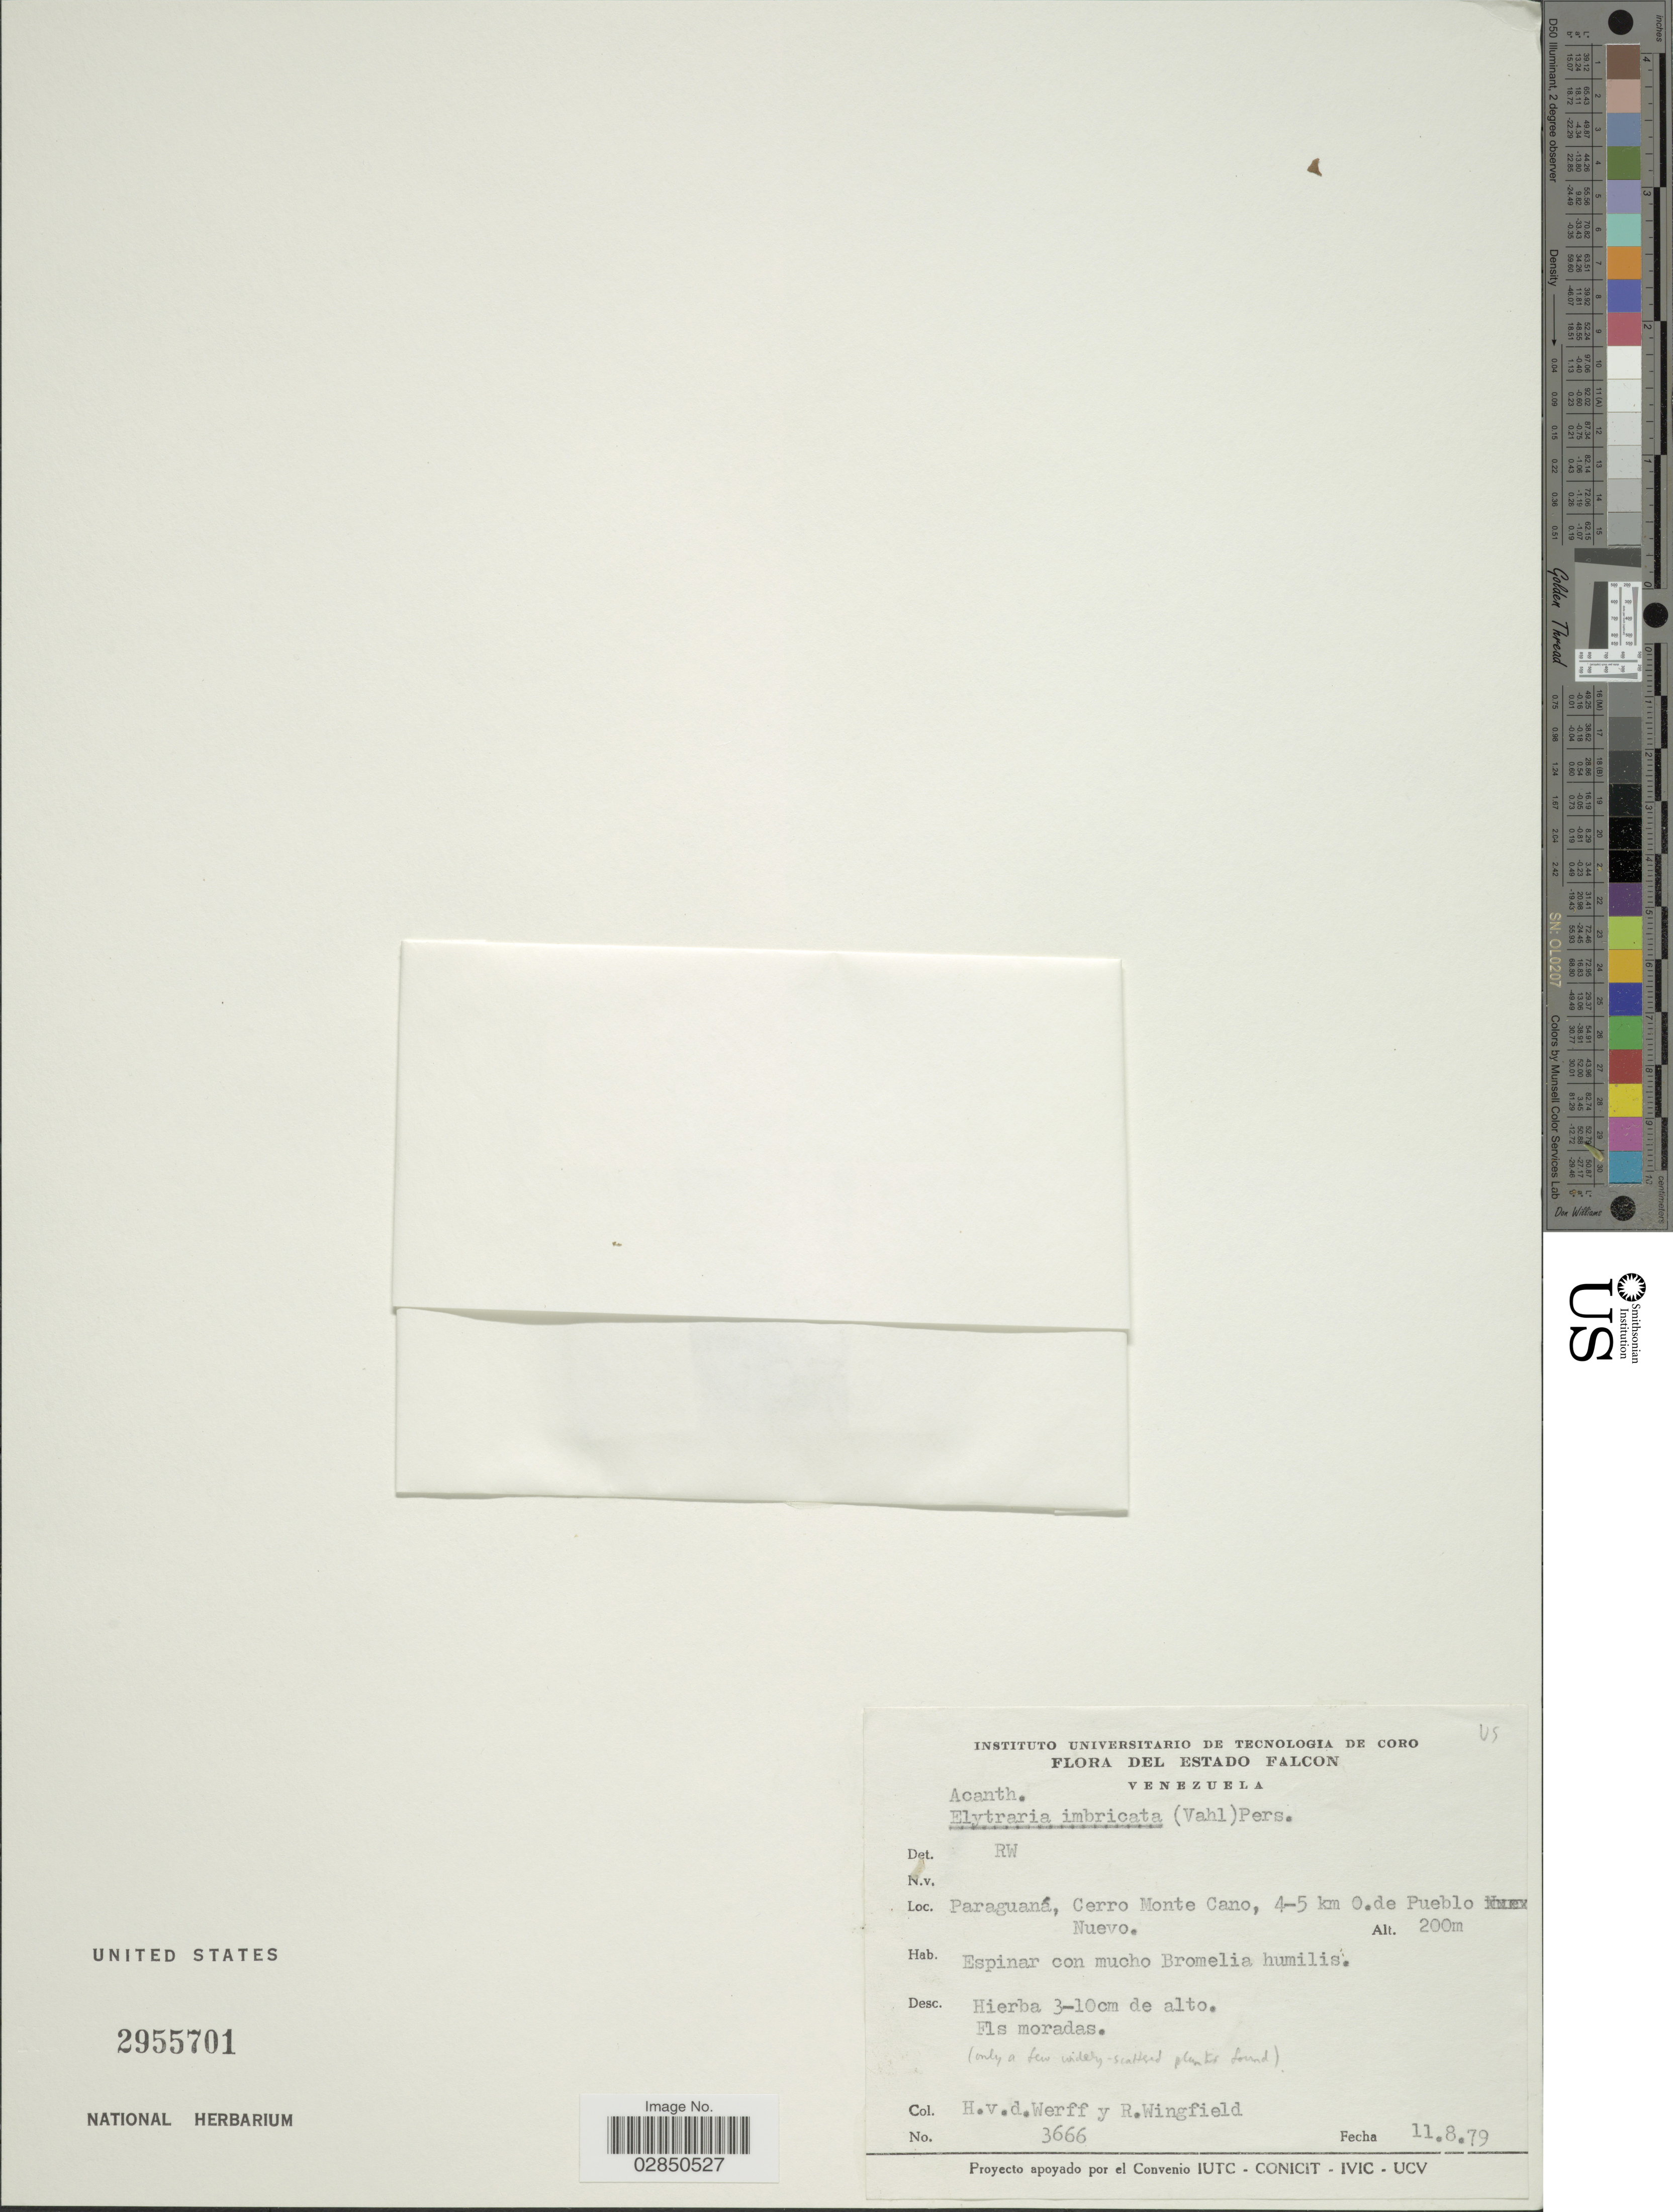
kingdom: Plantae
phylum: Tracheophyta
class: Magnoliopsida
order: Lamiales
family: Acanthaceae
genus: Elytraria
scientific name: Elytraria imbricata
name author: (Vahl) Pers.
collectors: H. van der Werff & R. Wingfield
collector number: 3666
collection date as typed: Transcribed d/m/y: 11/8/79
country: Venezuela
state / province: Falcón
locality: Paraguaná, Cerro Monte Cano, 4-5 km O. de Pueblo Nuevo.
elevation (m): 200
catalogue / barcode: US 2955701